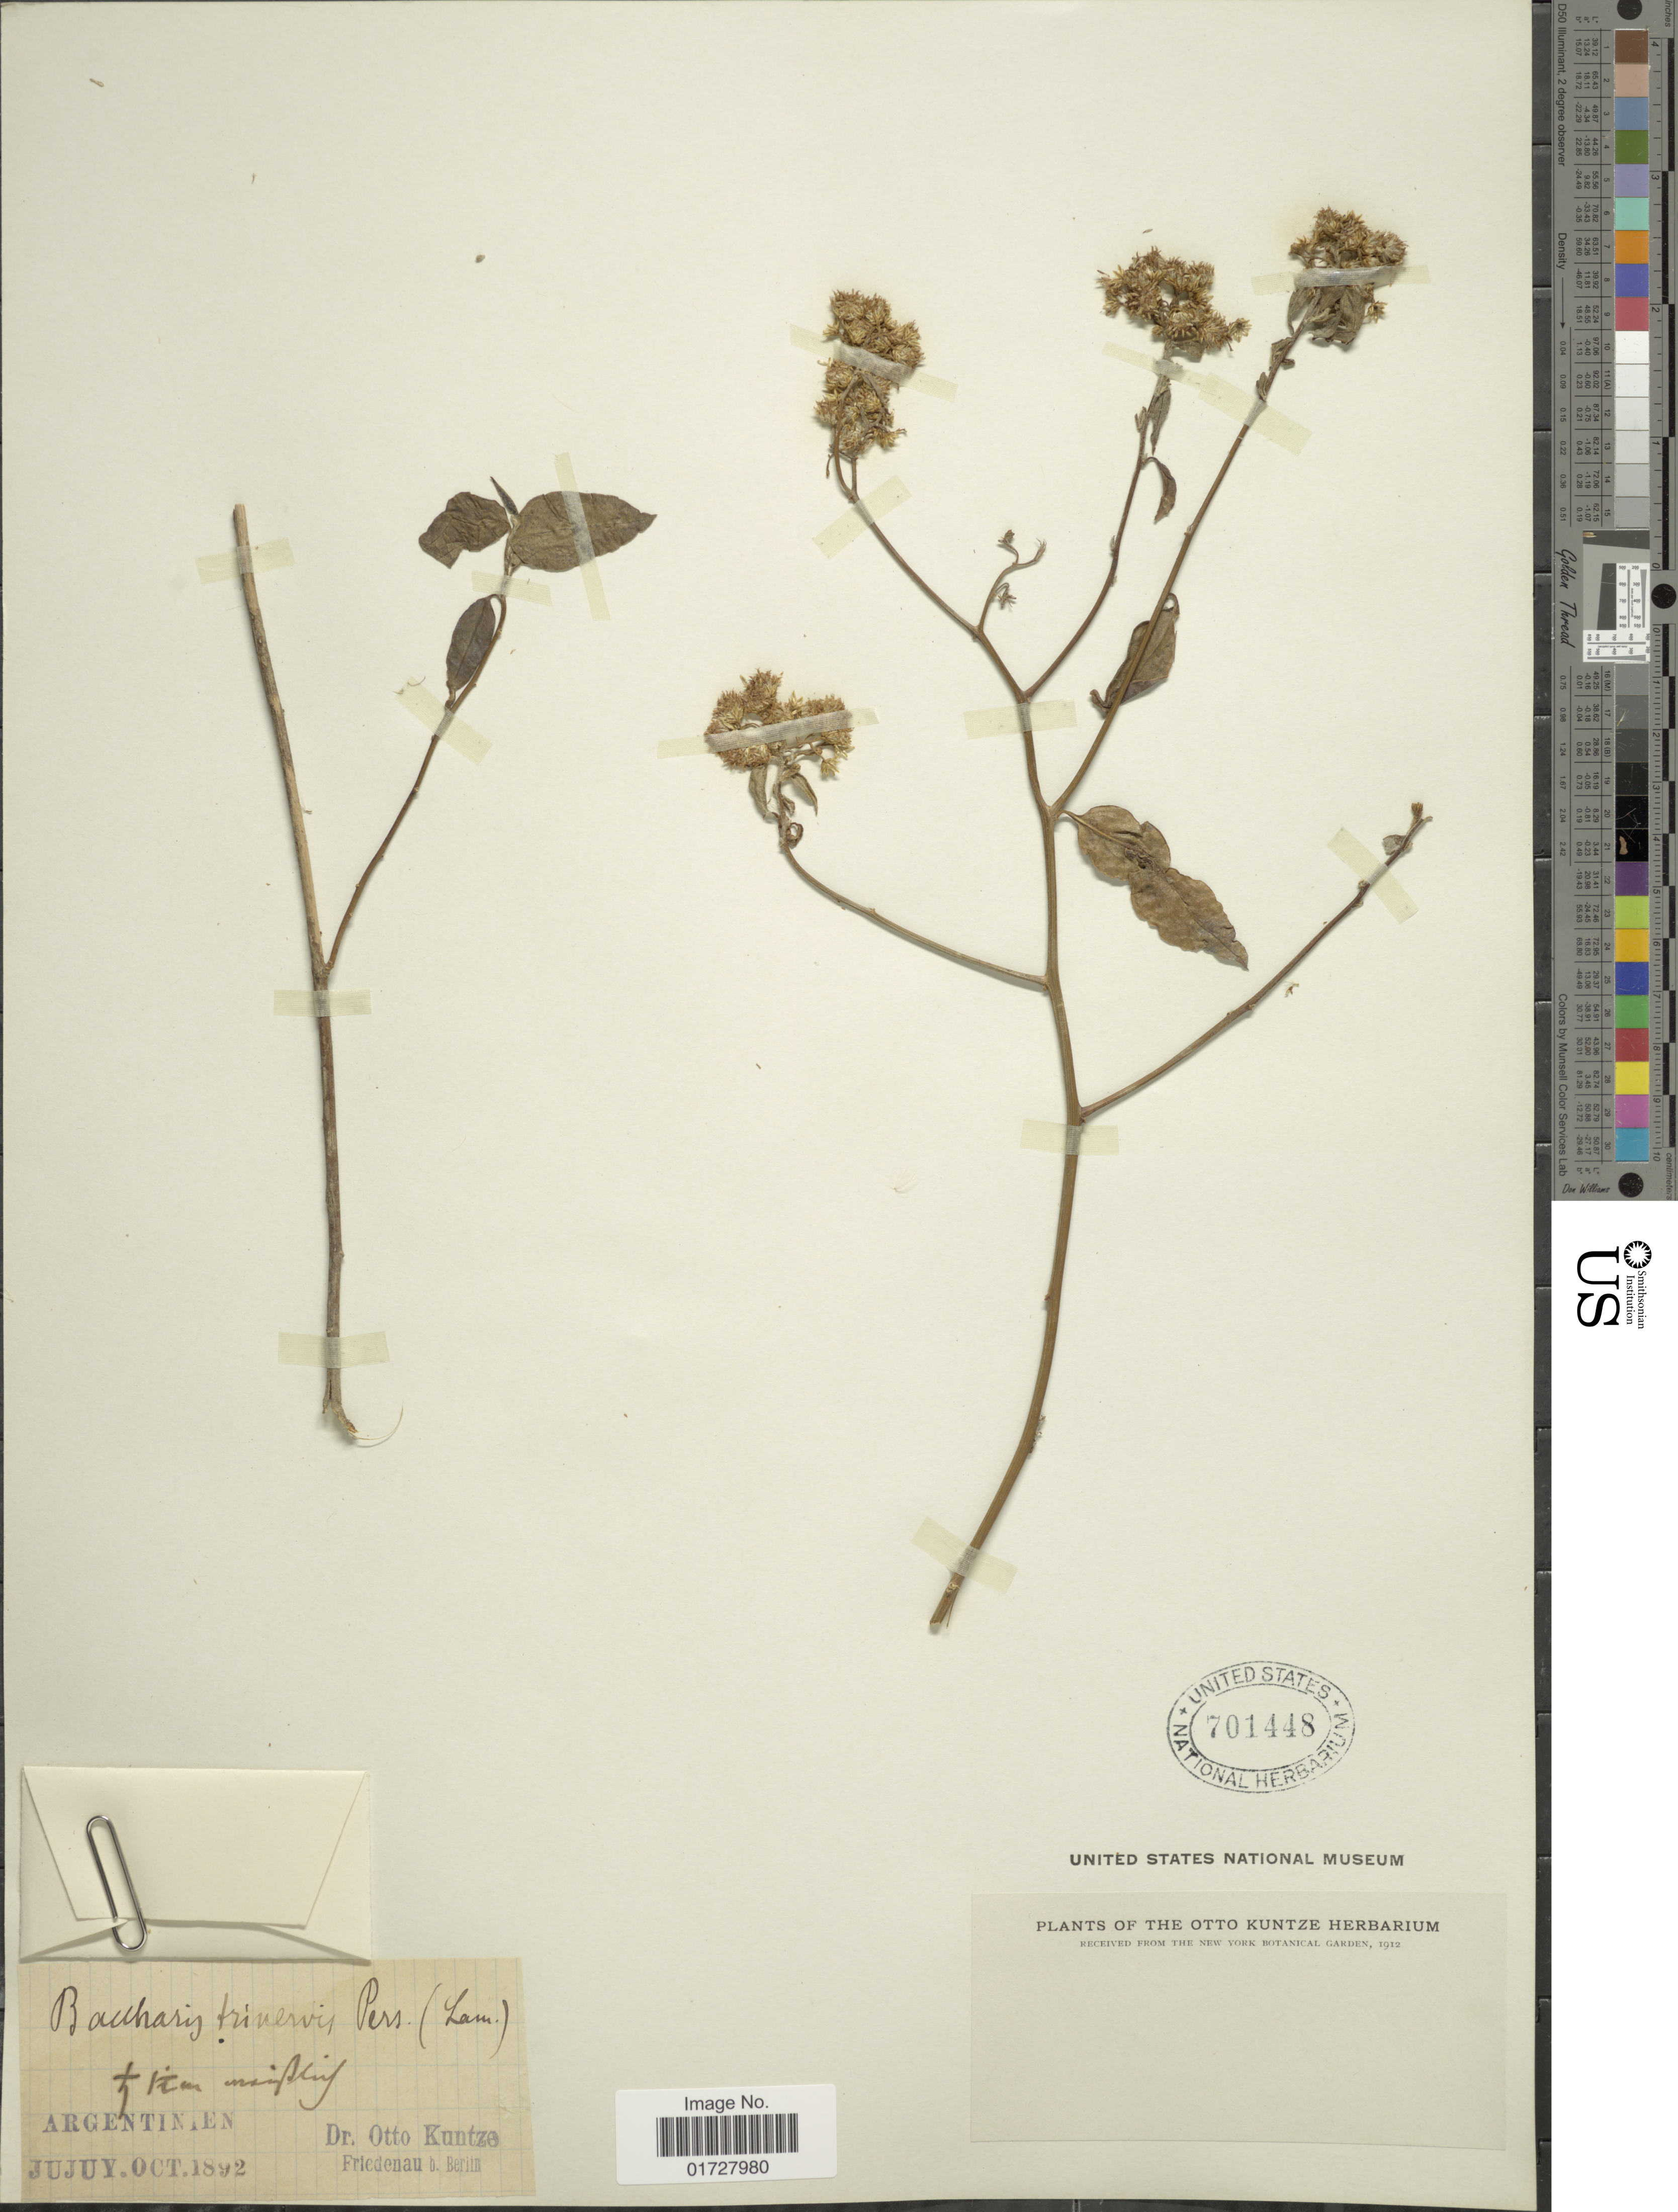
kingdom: Plantae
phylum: Tracheophyta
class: Magnoliopsida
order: Asterales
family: Asteraceae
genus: Baccharis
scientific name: Baccharis tucumanensis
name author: Hook. & Arn.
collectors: C.E.O. Kuntze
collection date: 1892-10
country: Argentina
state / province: Jujuy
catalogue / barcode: US 701448